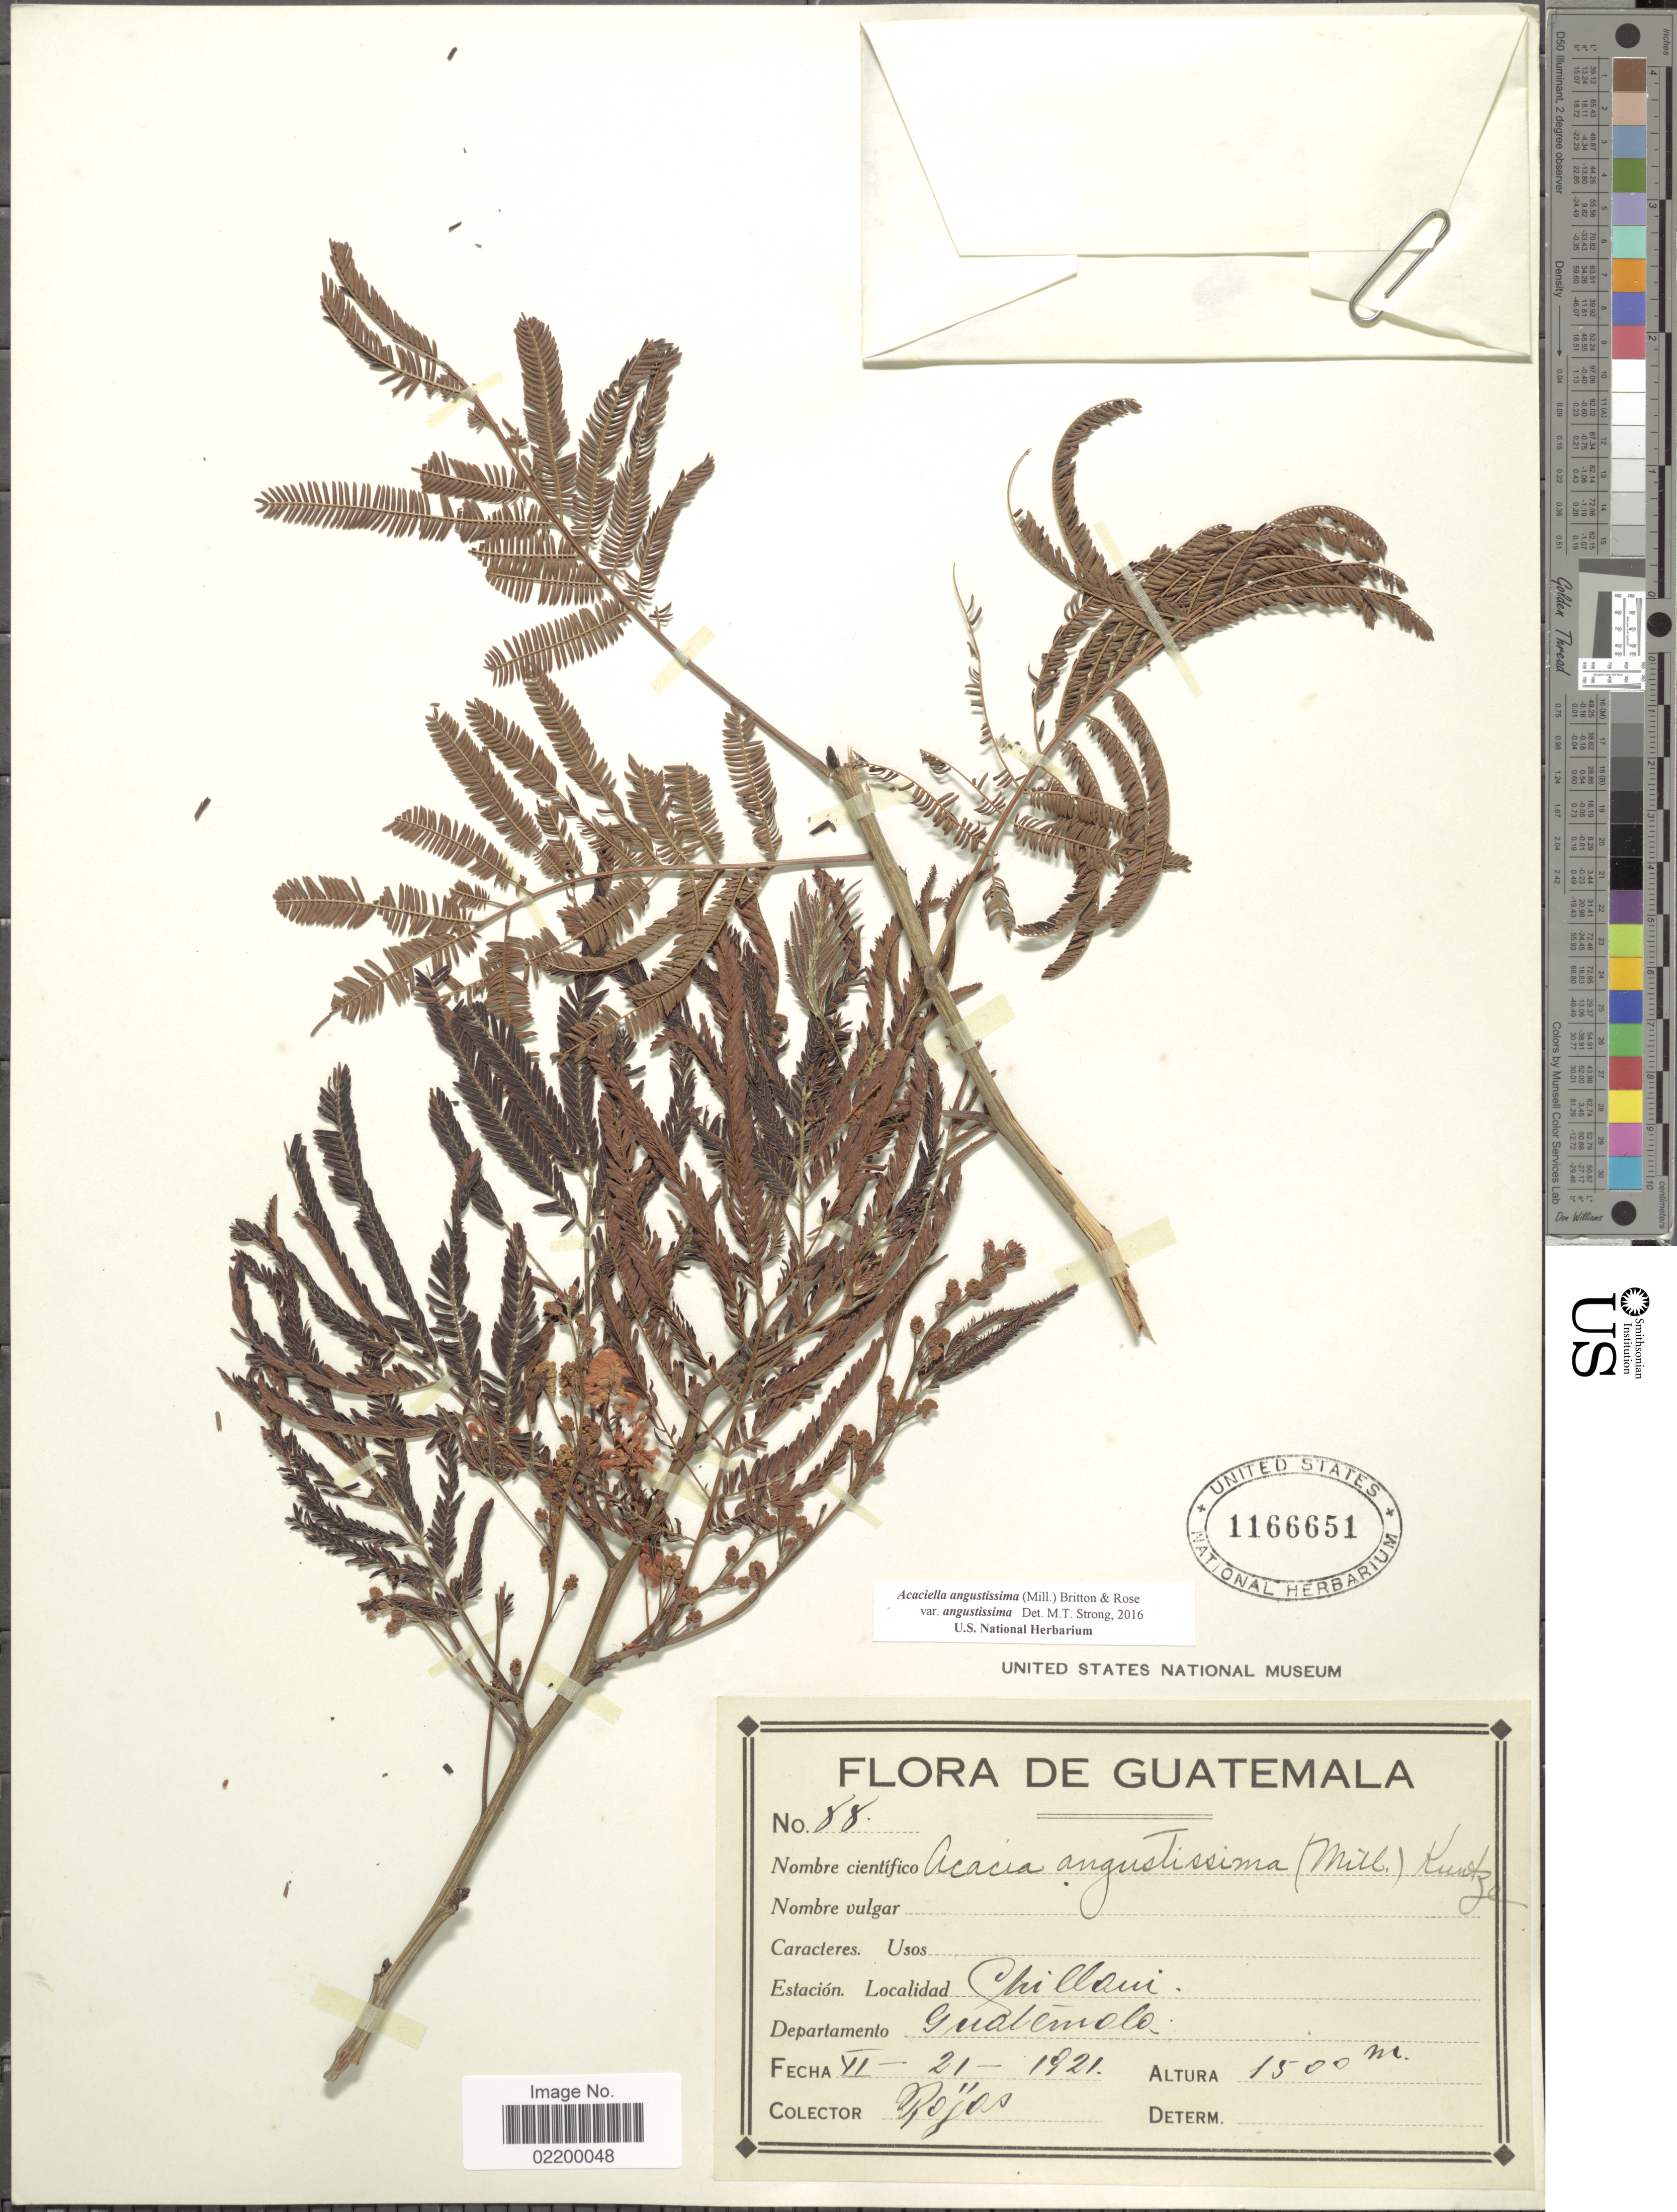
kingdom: Plantae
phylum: Tracheophyta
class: Magnoliopsida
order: Fabales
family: Fabaceae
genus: Acaciella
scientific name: Acaciella angustissima var. angustissima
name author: (Mill.) Britton & Rose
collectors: Rojas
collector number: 88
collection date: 1921-06-21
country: Guatemala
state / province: Guatemala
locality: Estacion Localidad Chillam, departamento Guatemala.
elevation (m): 1500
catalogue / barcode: US 1166651